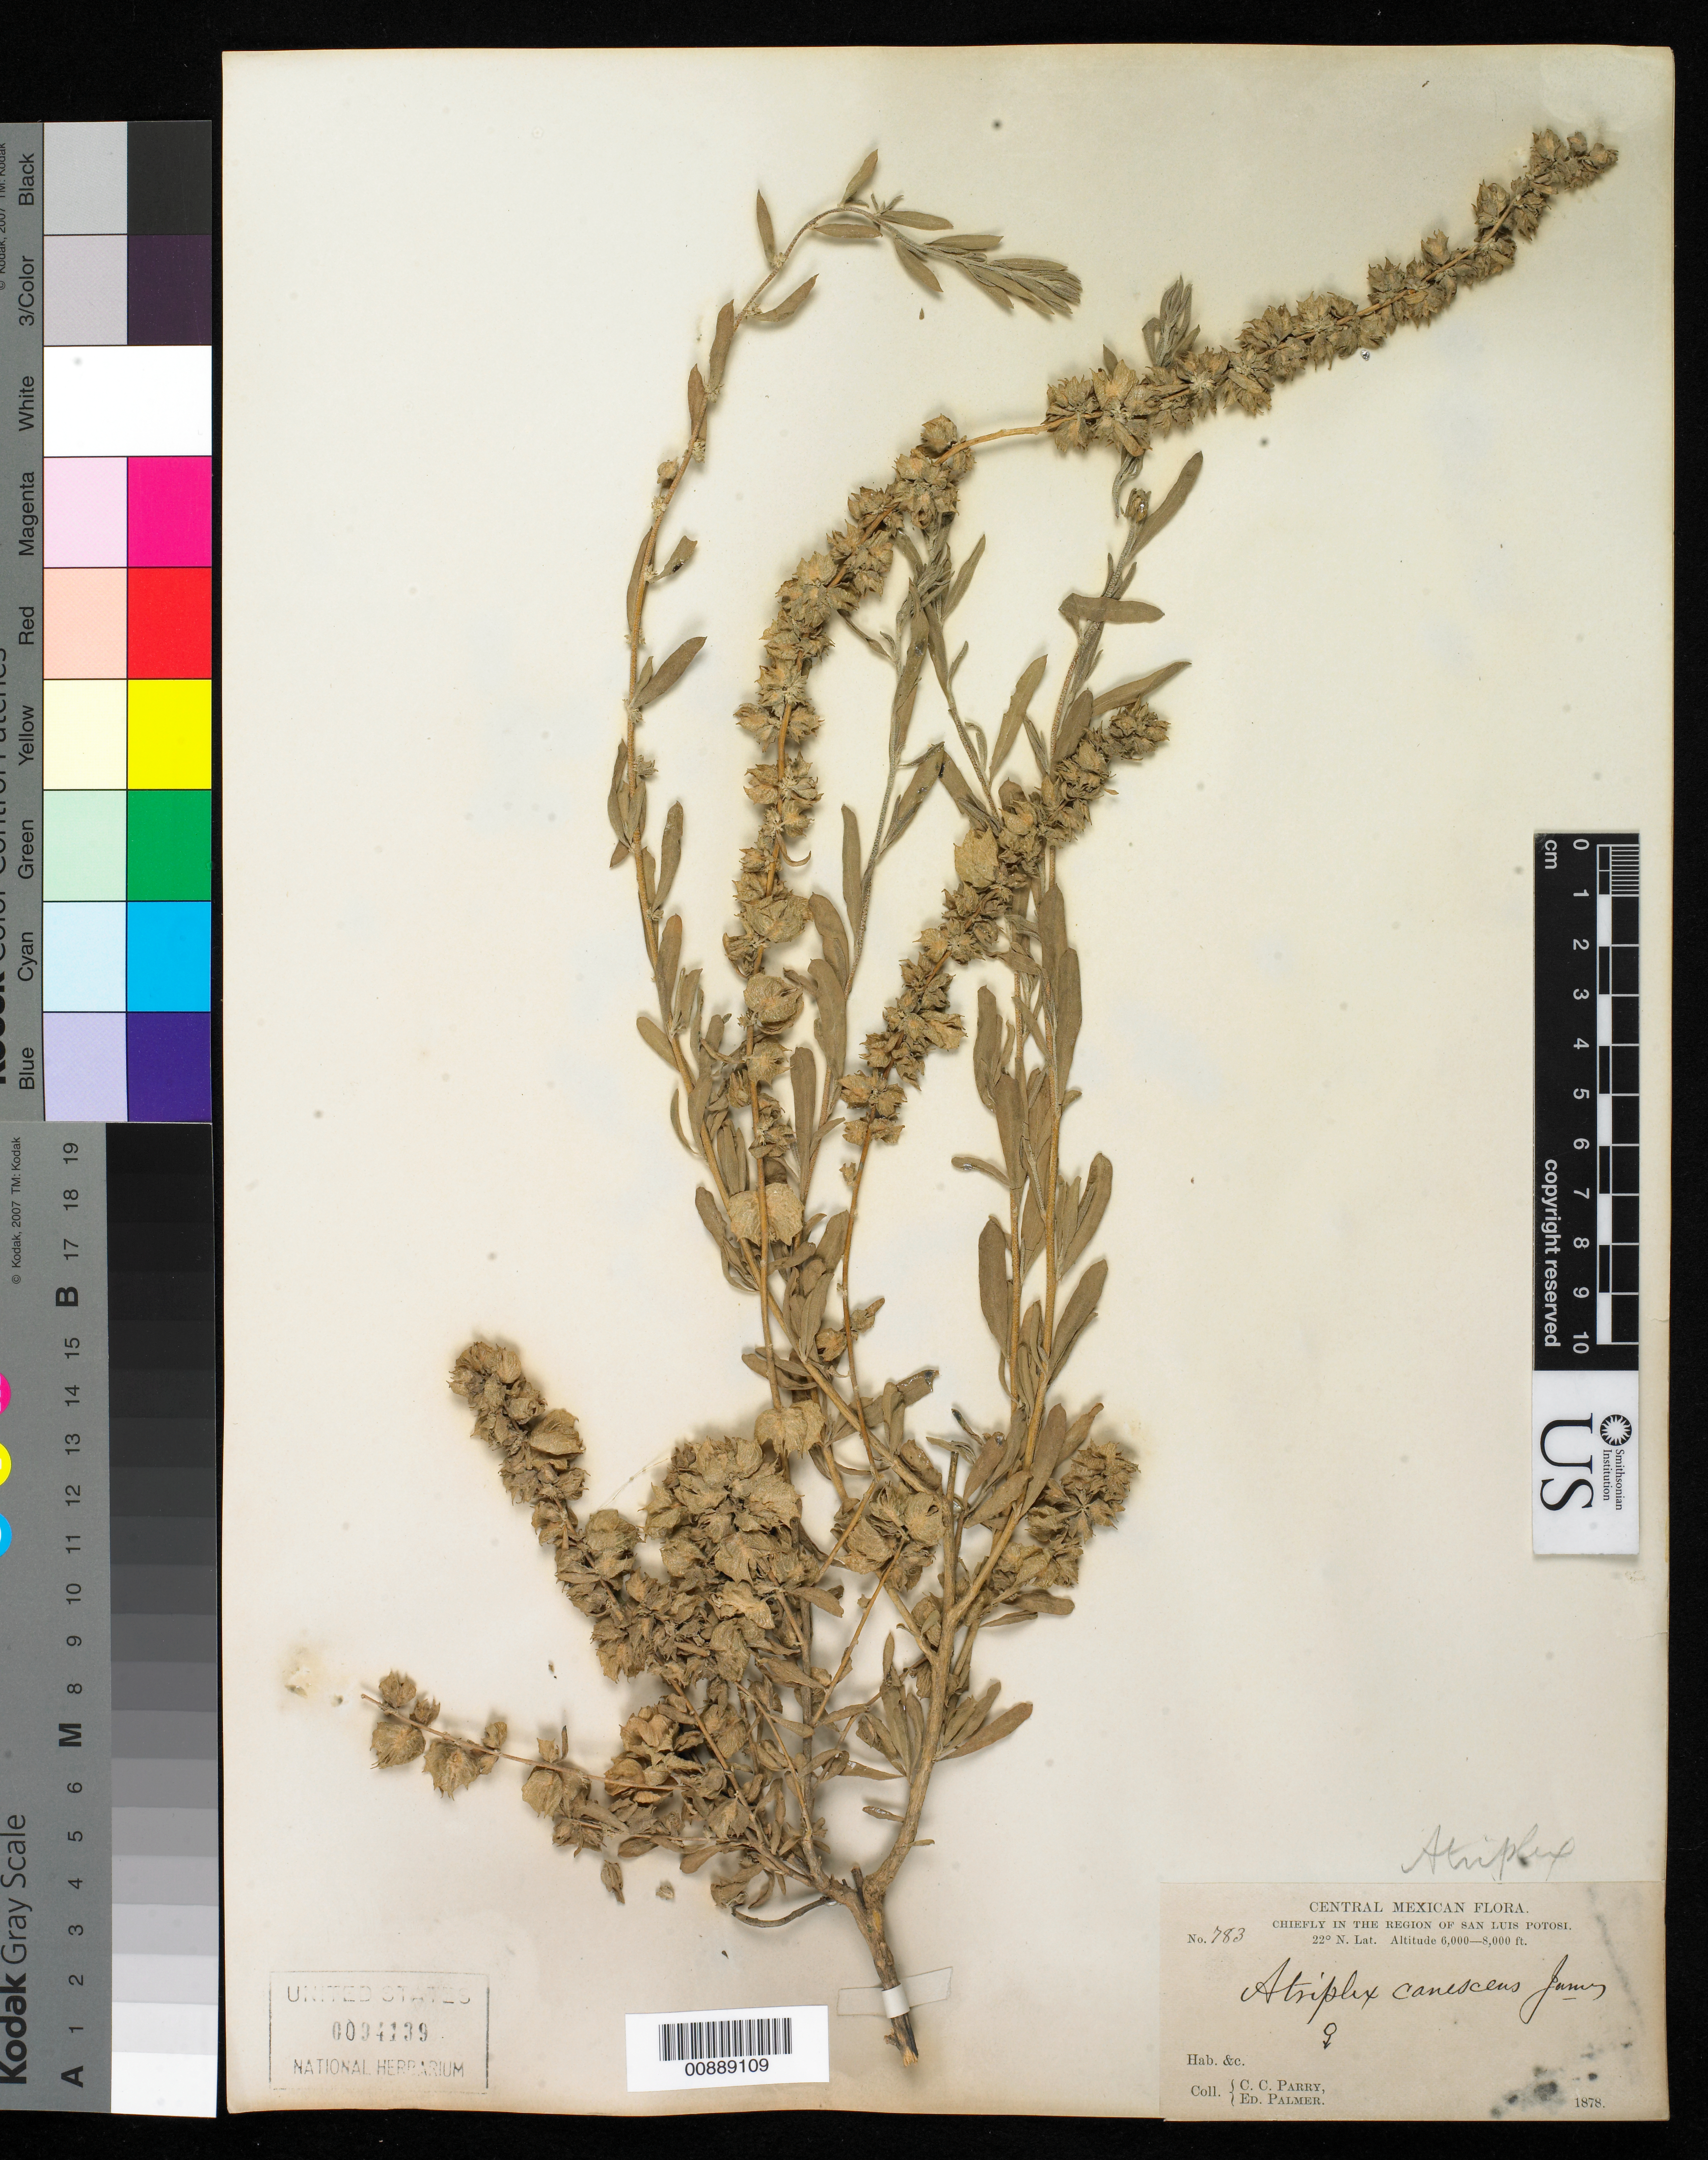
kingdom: Plantae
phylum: Tracheophyta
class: Magnoliopsida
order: Caryophyllales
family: Amaranthaceae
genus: Atriplex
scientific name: Atriplex canescens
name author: (Pursh) Nutt.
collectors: C. C. Parry & E. Palmer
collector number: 783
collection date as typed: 1878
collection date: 1878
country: Mexico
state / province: San Luis Potosí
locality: Chiefly in the region of San Luis Potosí.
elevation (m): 1829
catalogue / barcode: US 94139